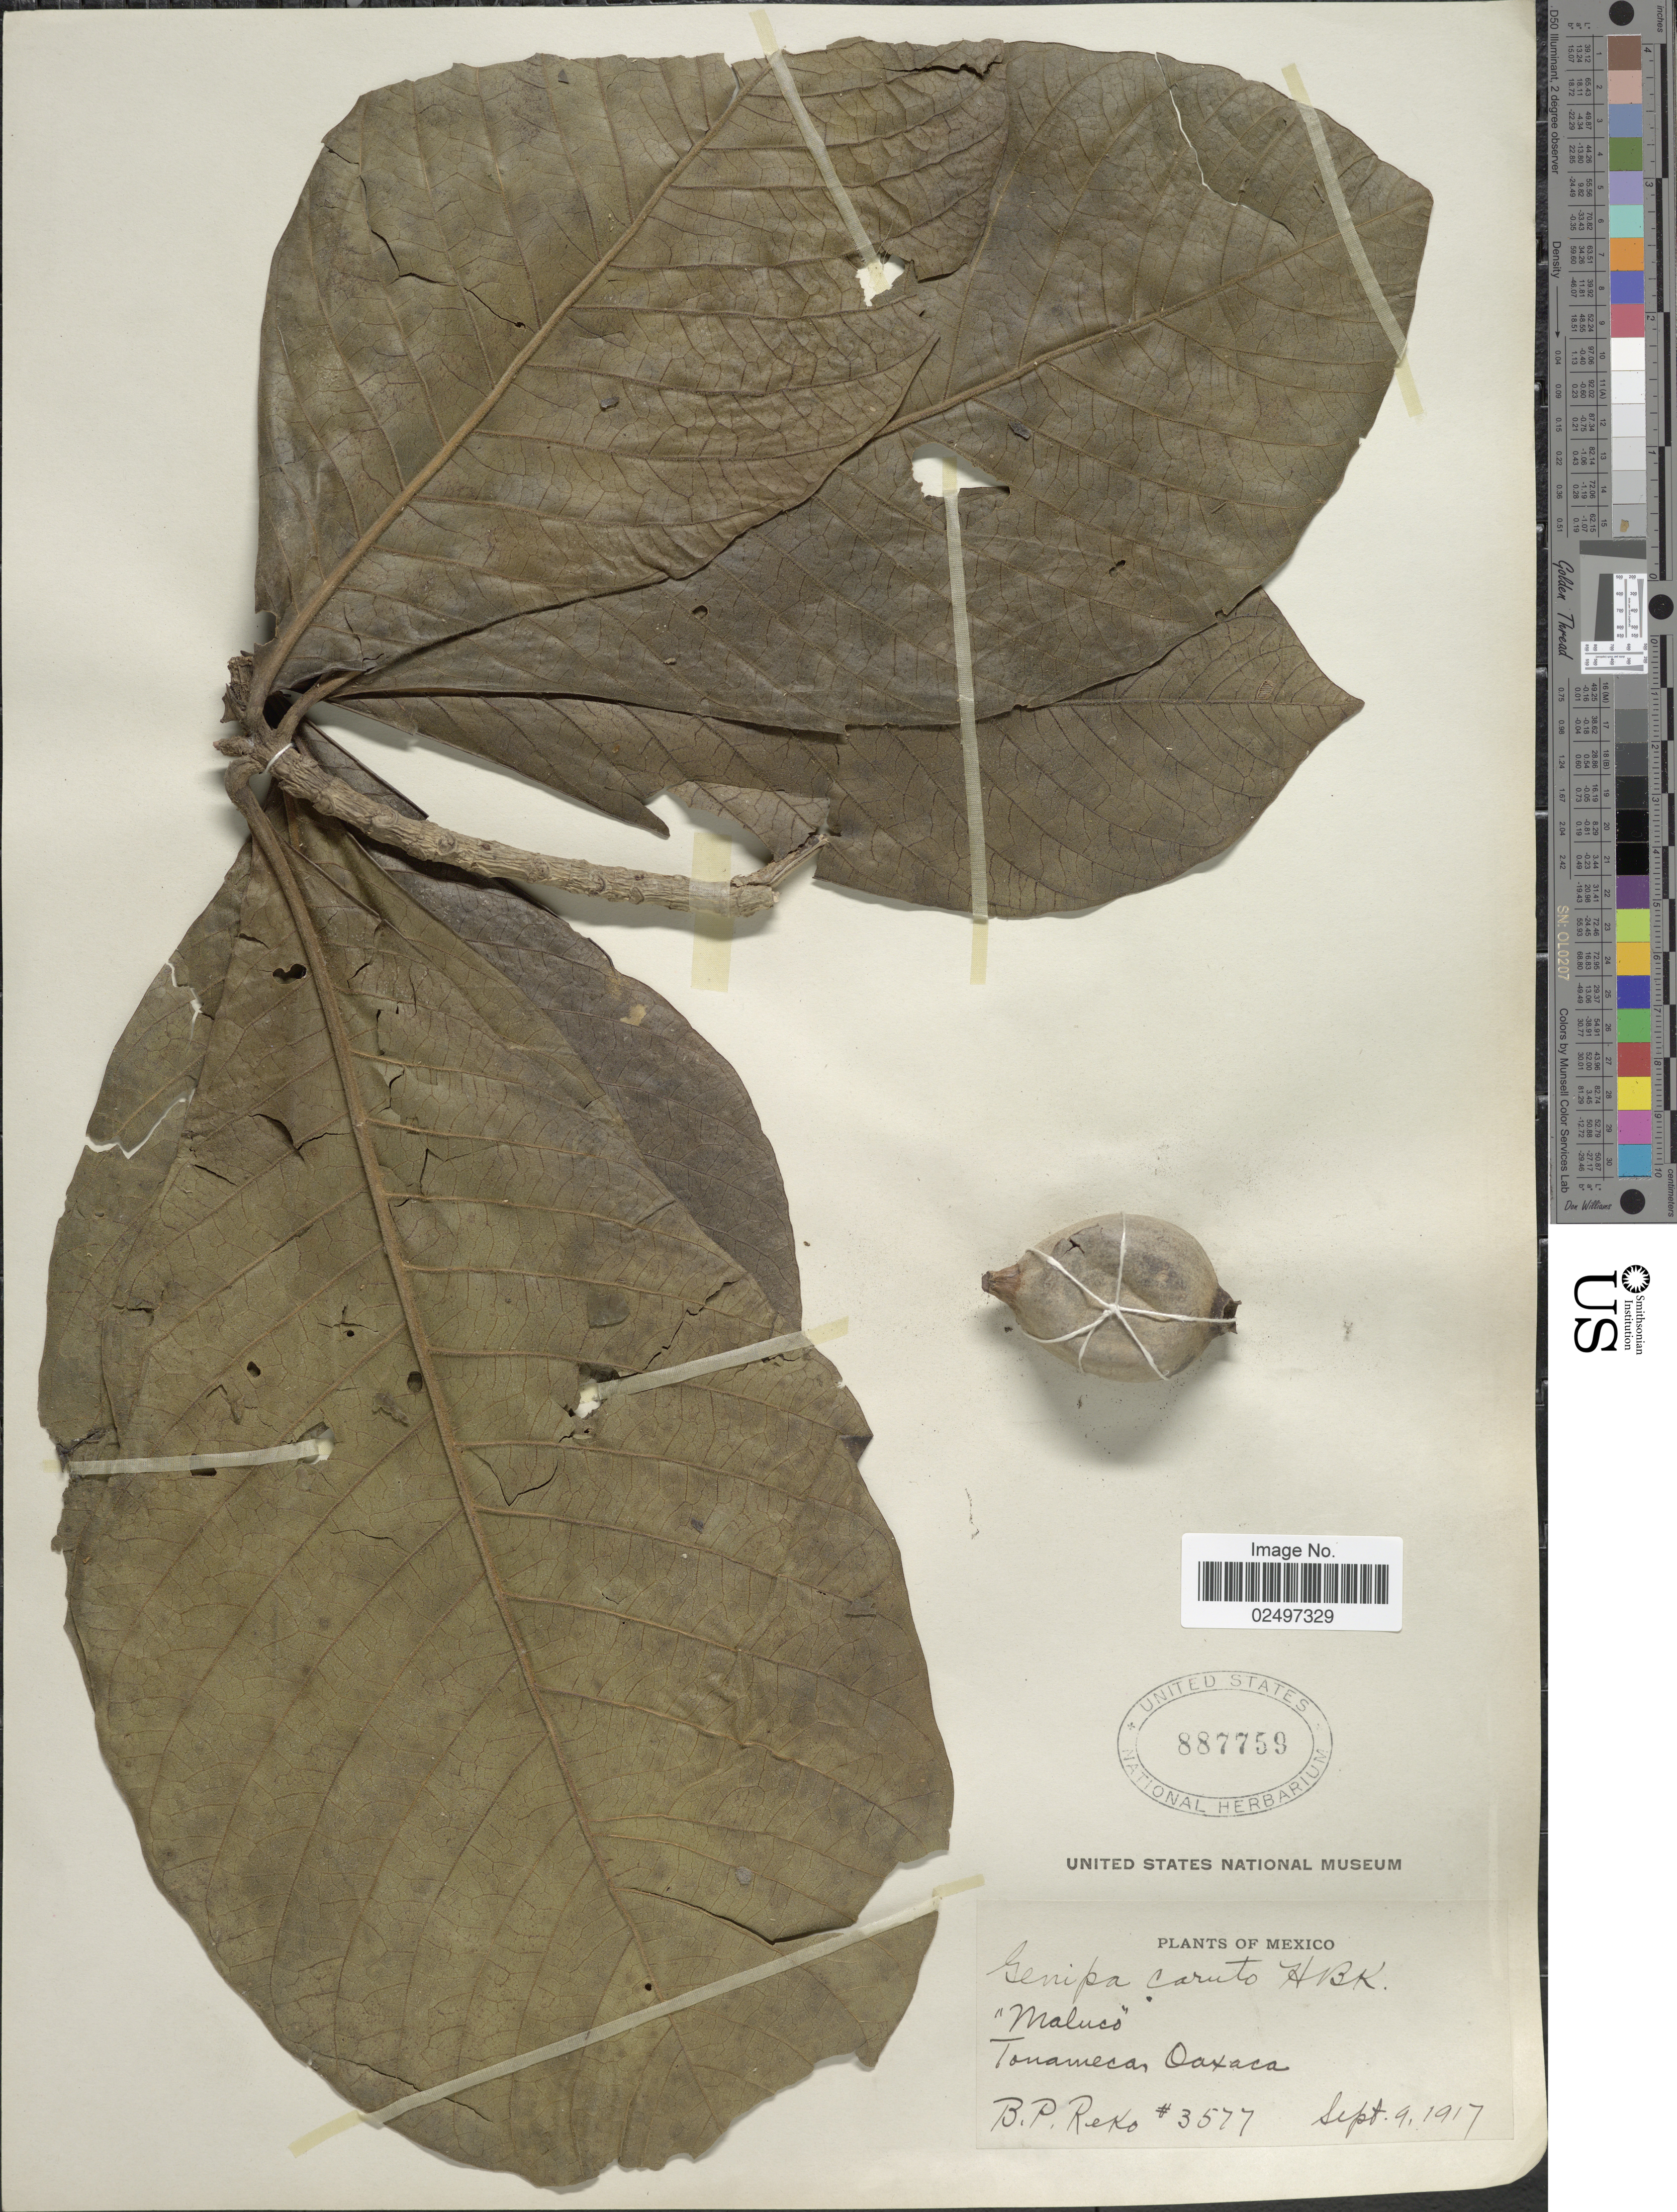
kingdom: Plantae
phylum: Tracheophyta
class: Magnoliopsida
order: Gentianales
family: Rubiaceae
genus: Genipa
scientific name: Genipa americana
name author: L.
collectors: B. P. Reko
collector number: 3577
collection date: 1917-09-09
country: Mexico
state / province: Oaxaca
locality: Tonameca Oaxaca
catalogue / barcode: US 887759